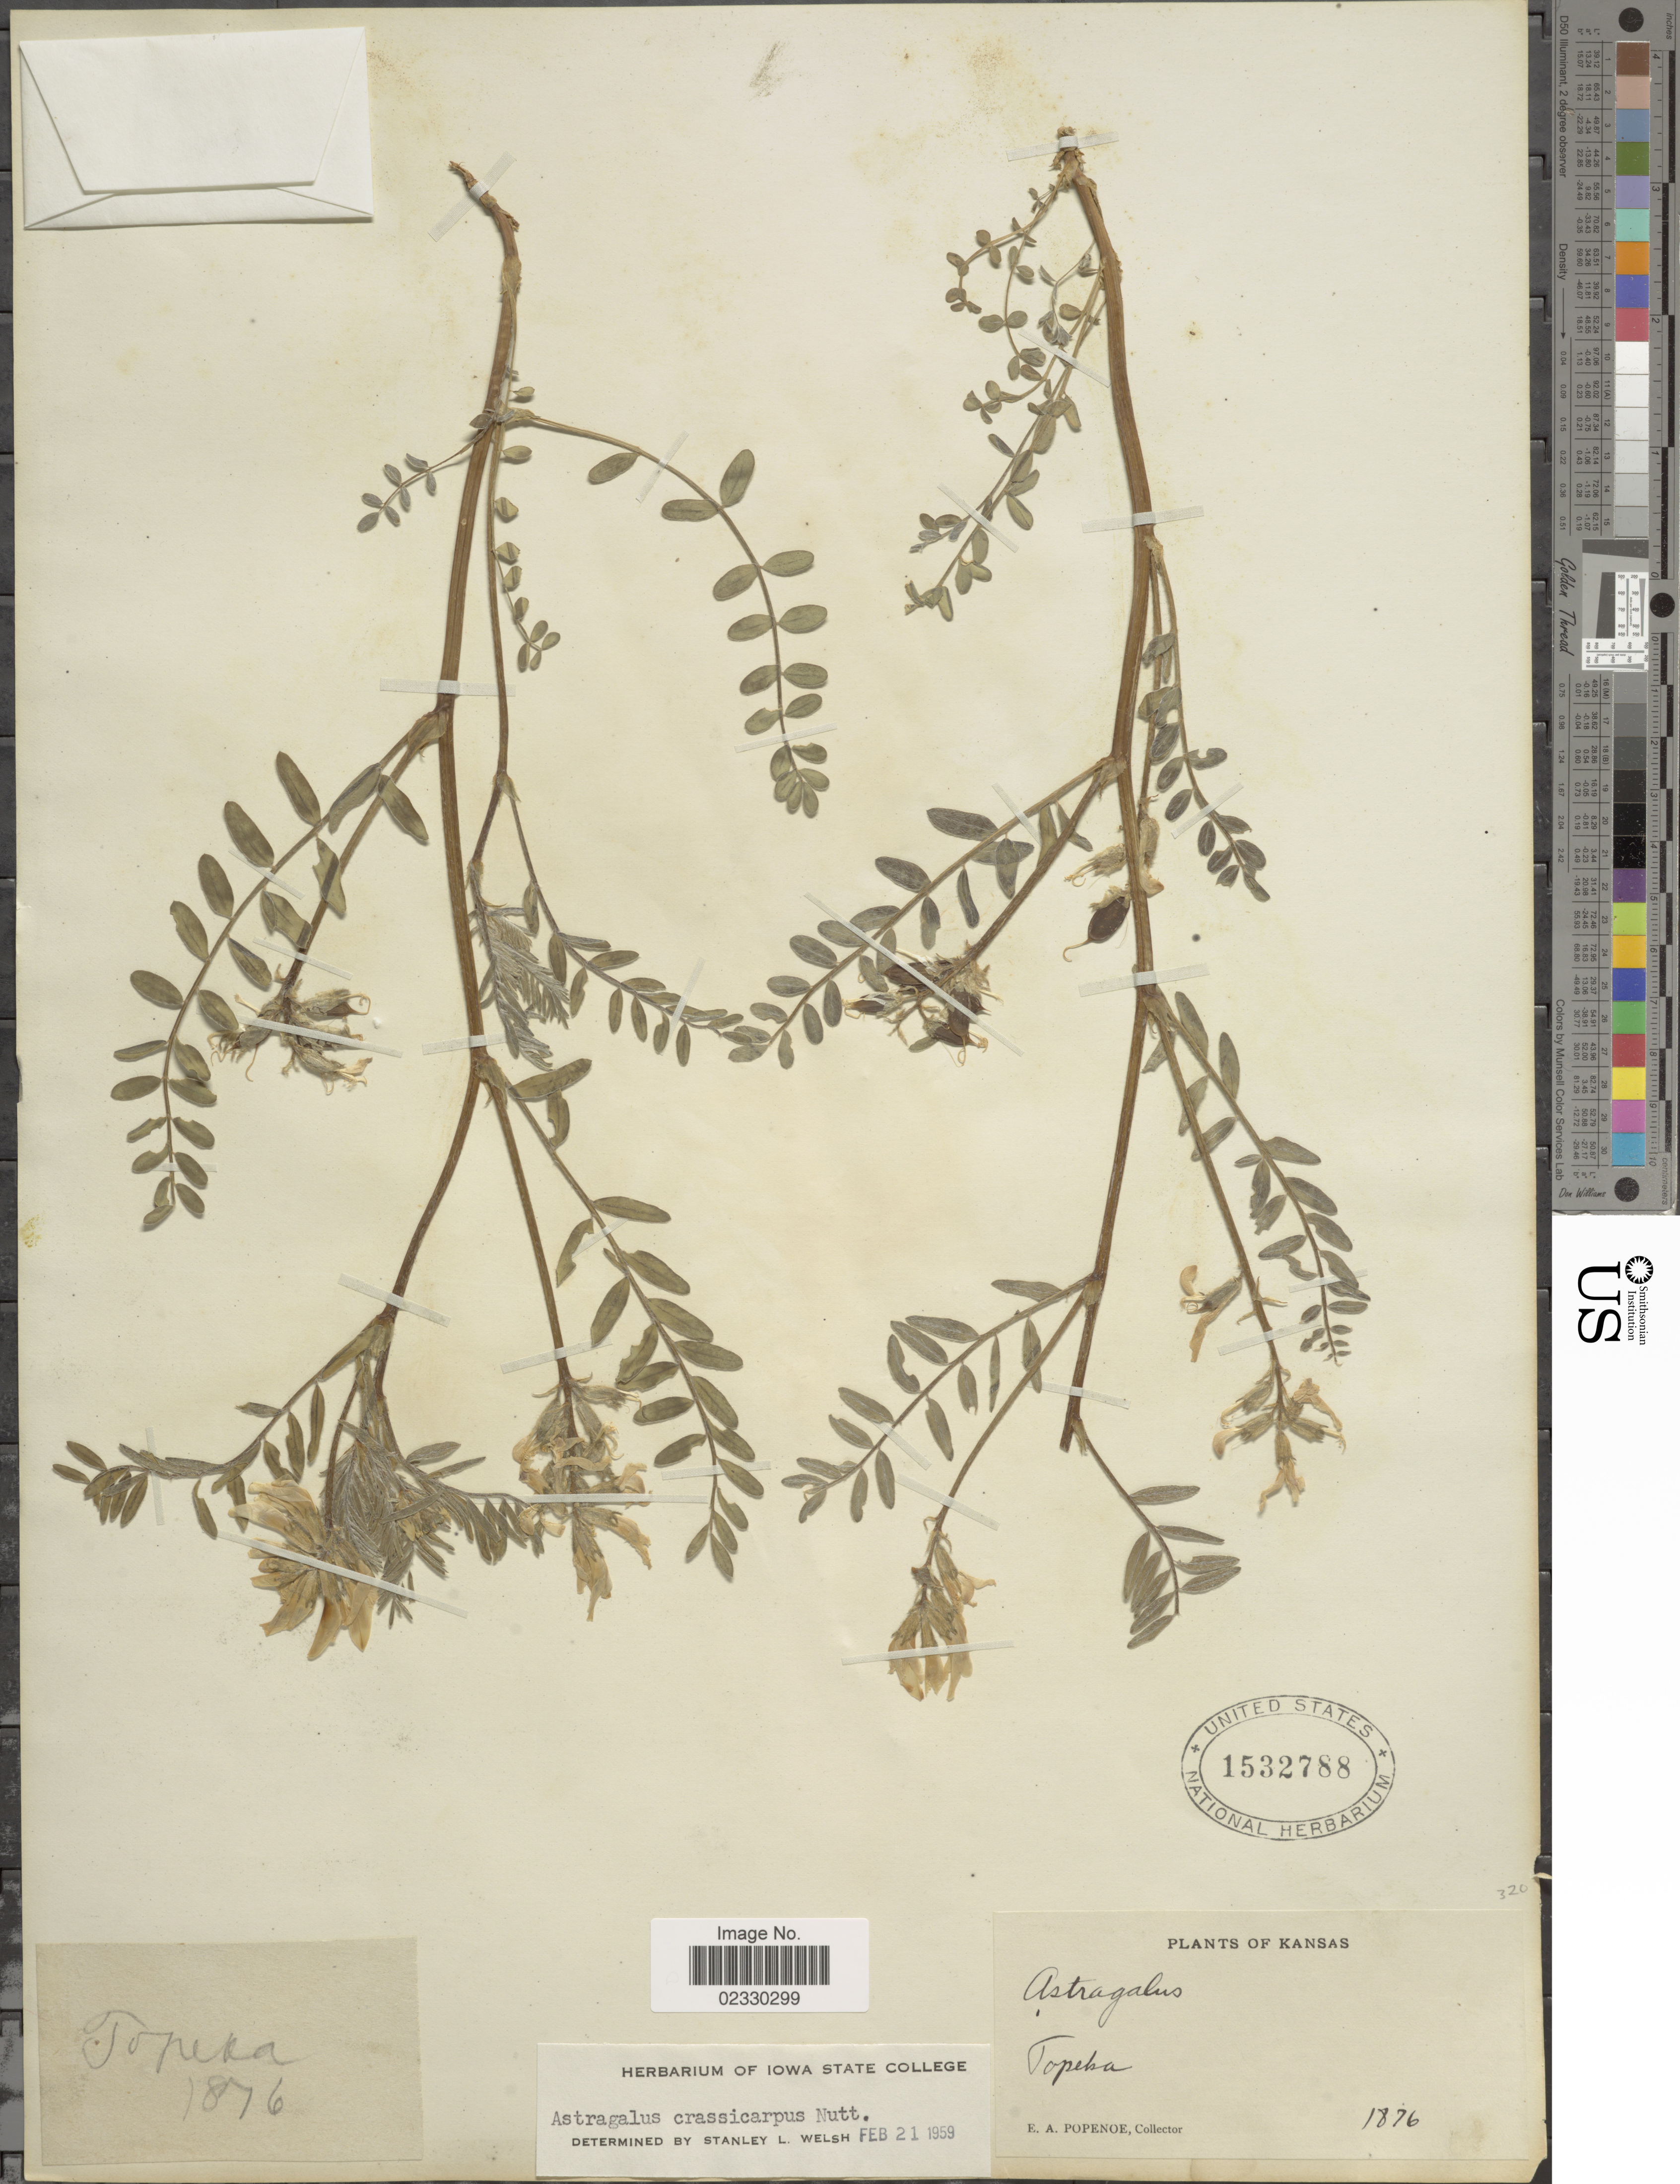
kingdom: Plantae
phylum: Tracheophyta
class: Magnoliopsida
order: Fabales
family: Fabaceae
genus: Astragalus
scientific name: Astragalus crassicarpus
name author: Nutt.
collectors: E. A. Popenoe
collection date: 1876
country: United States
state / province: Kansas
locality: Topeka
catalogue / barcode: US 1532788